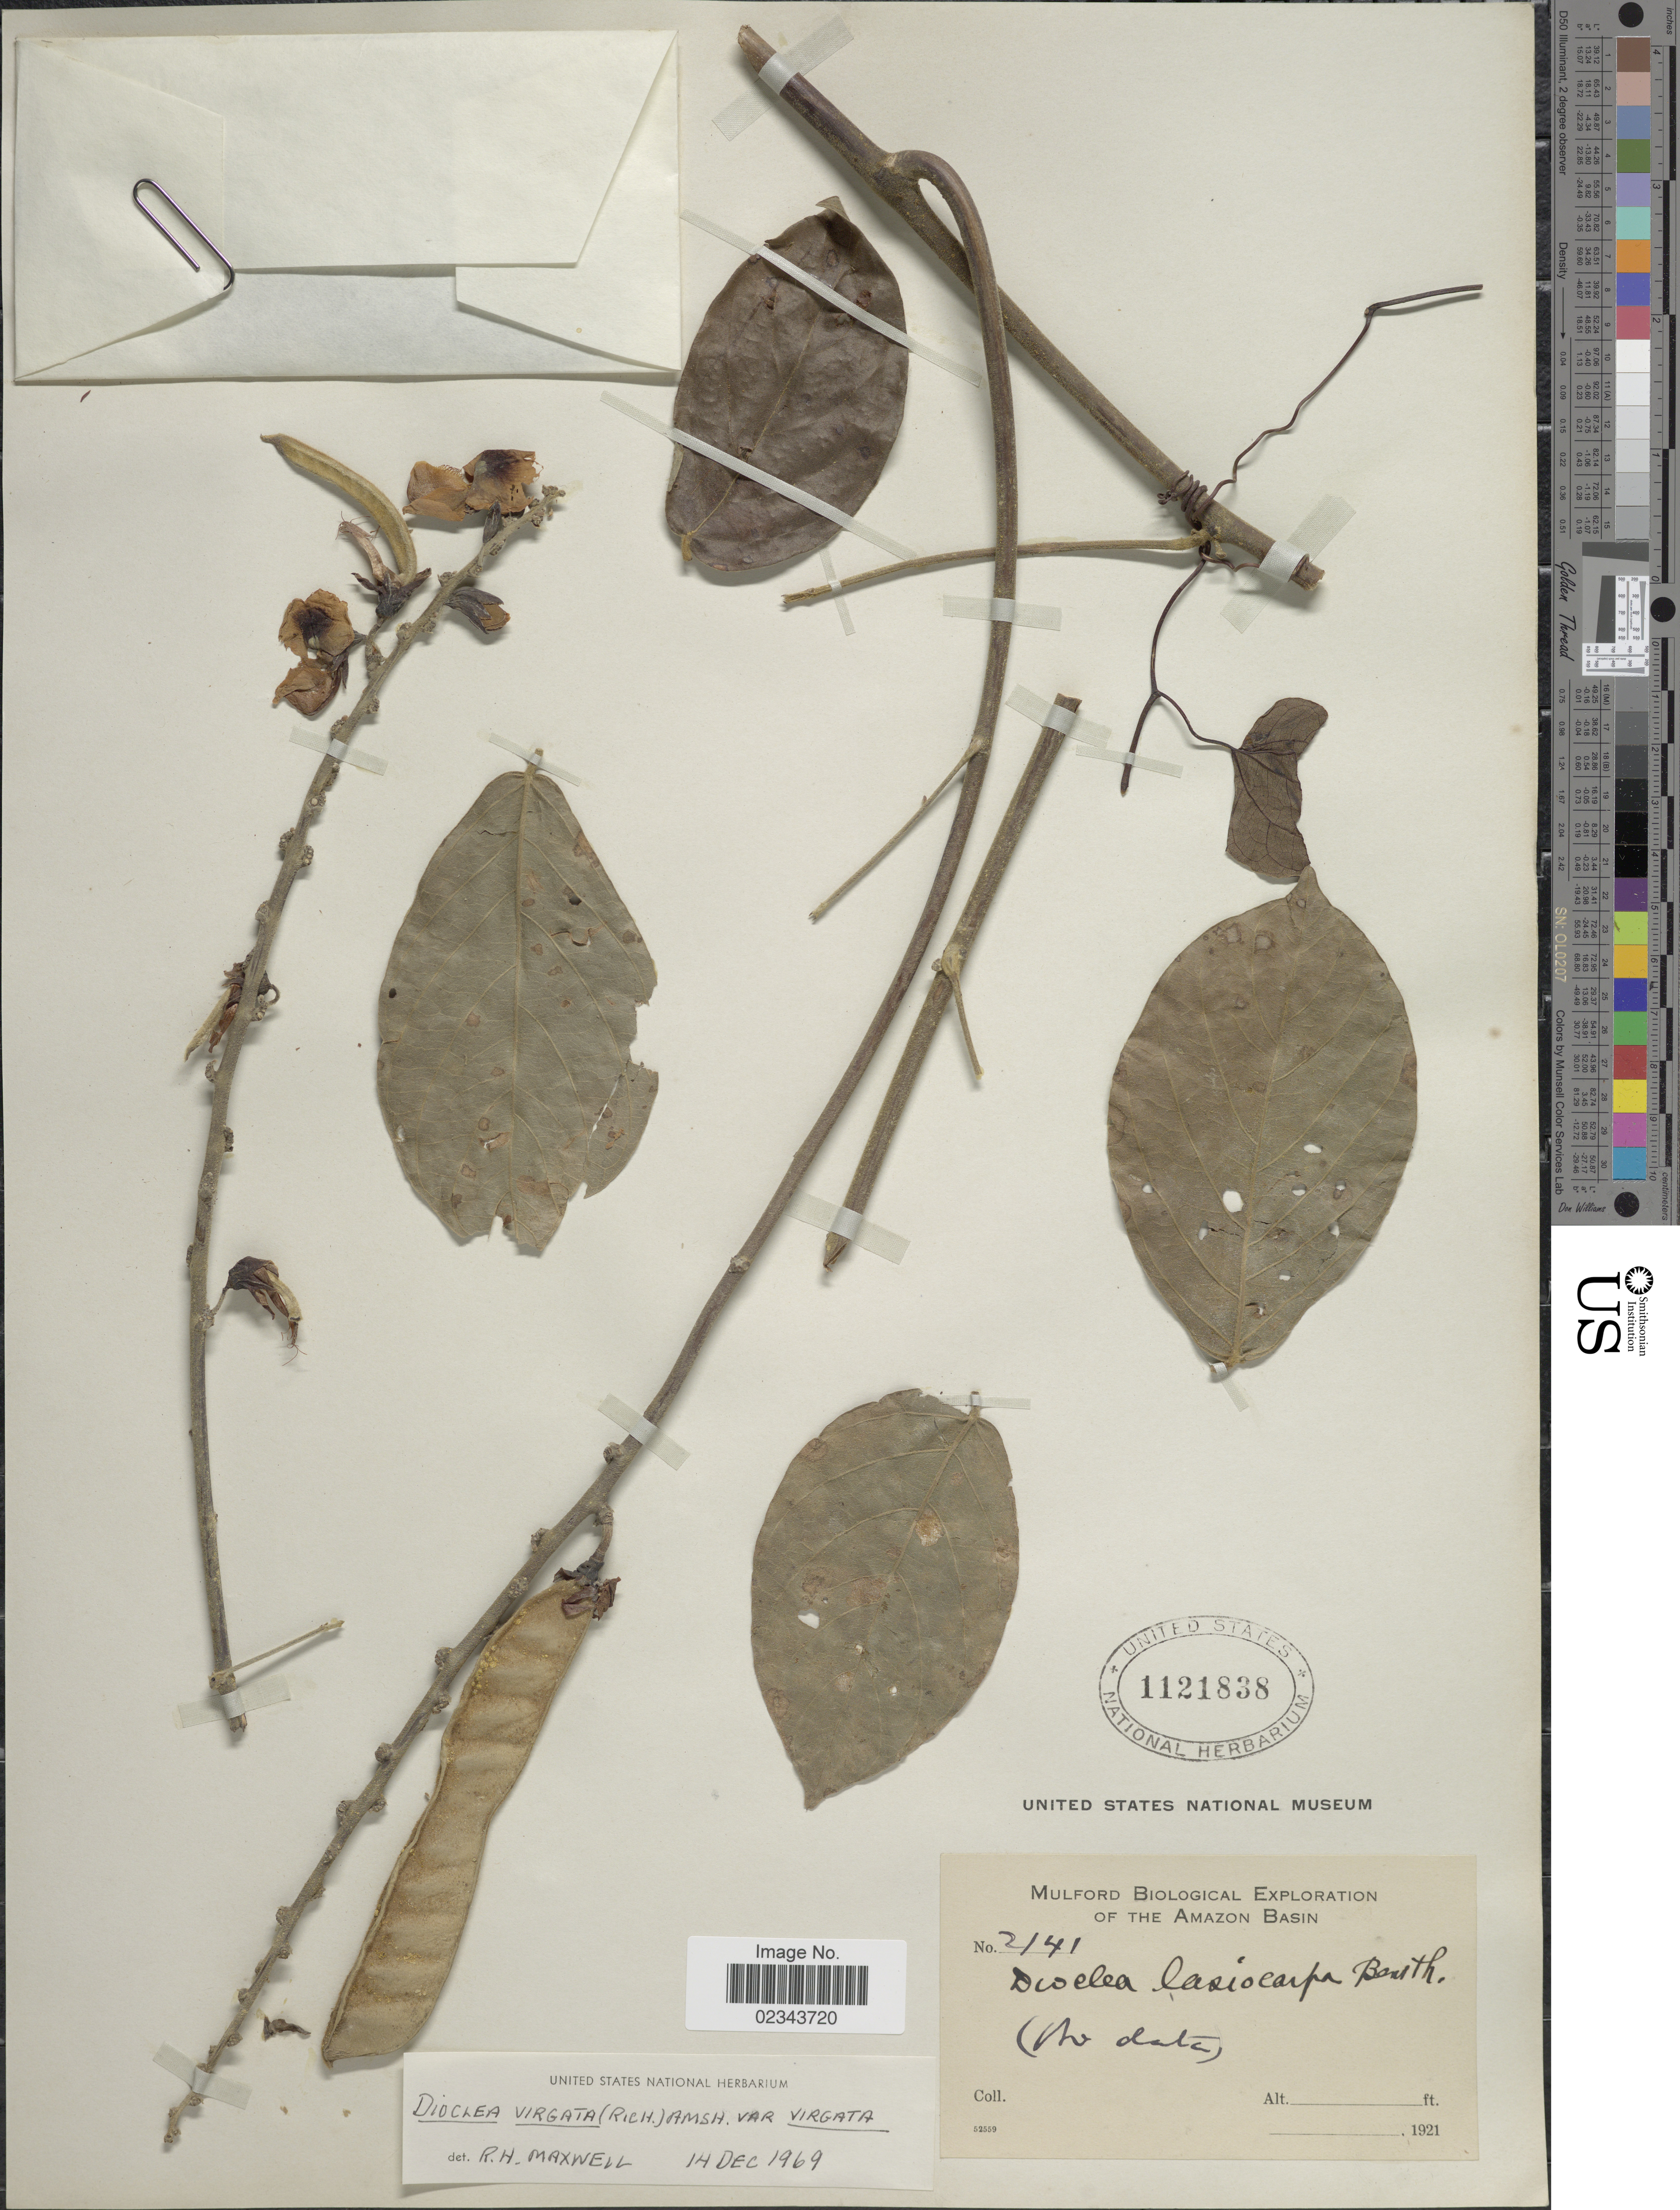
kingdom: Plantae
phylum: Tracheophyta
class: Magnoliopsida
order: Fabales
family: Fabaceae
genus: Dioclea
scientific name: Dioclea virgata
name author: (Rich.) Amshoff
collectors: Mulford Biological Exploration of the Amazon Basin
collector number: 2141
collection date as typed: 1921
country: Bolivia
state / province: La Paz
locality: Amazon Basin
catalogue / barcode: US 1121838